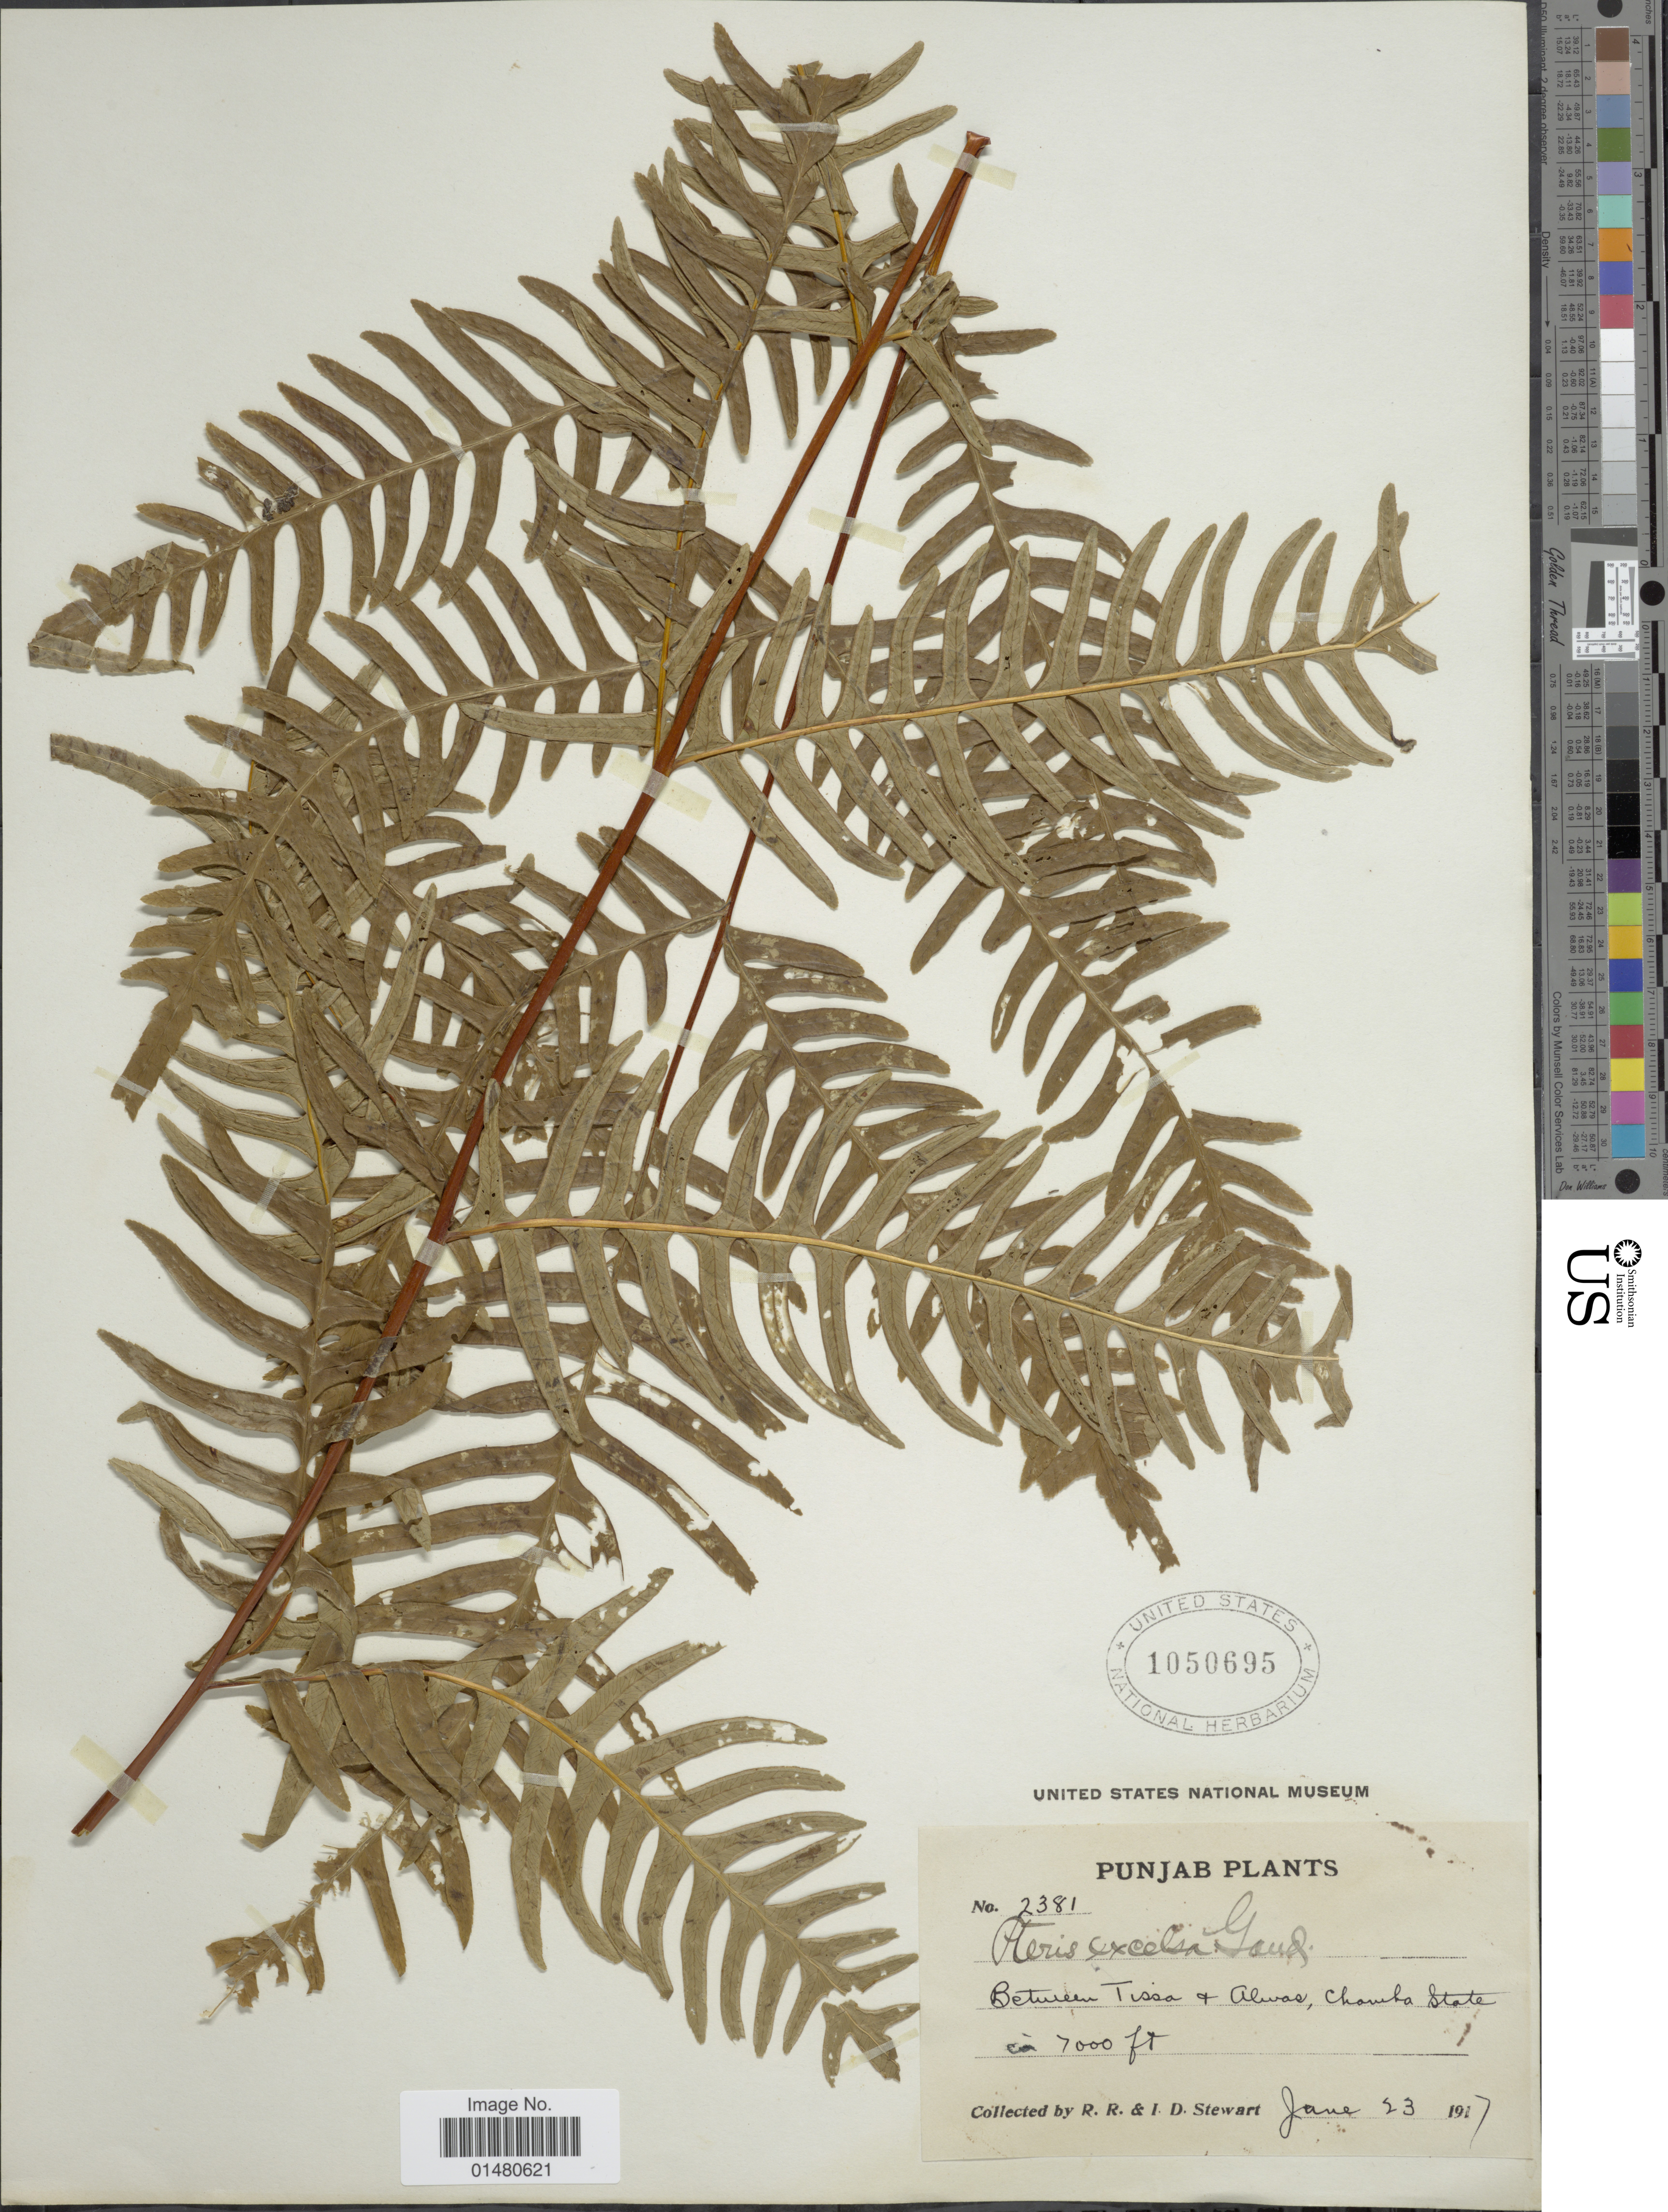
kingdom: Plantae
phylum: Tracheophyta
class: Polypodiopsida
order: Polypodiales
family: Pteridaceae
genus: Pteris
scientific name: Pteris excelsa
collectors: R. R. Stewart & I. Stewart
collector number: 2381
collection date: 1917-06-23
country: India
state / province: Punjab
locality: Between Tissa and Alwas, Chamba State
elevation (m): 2134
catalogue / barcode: US 1050695